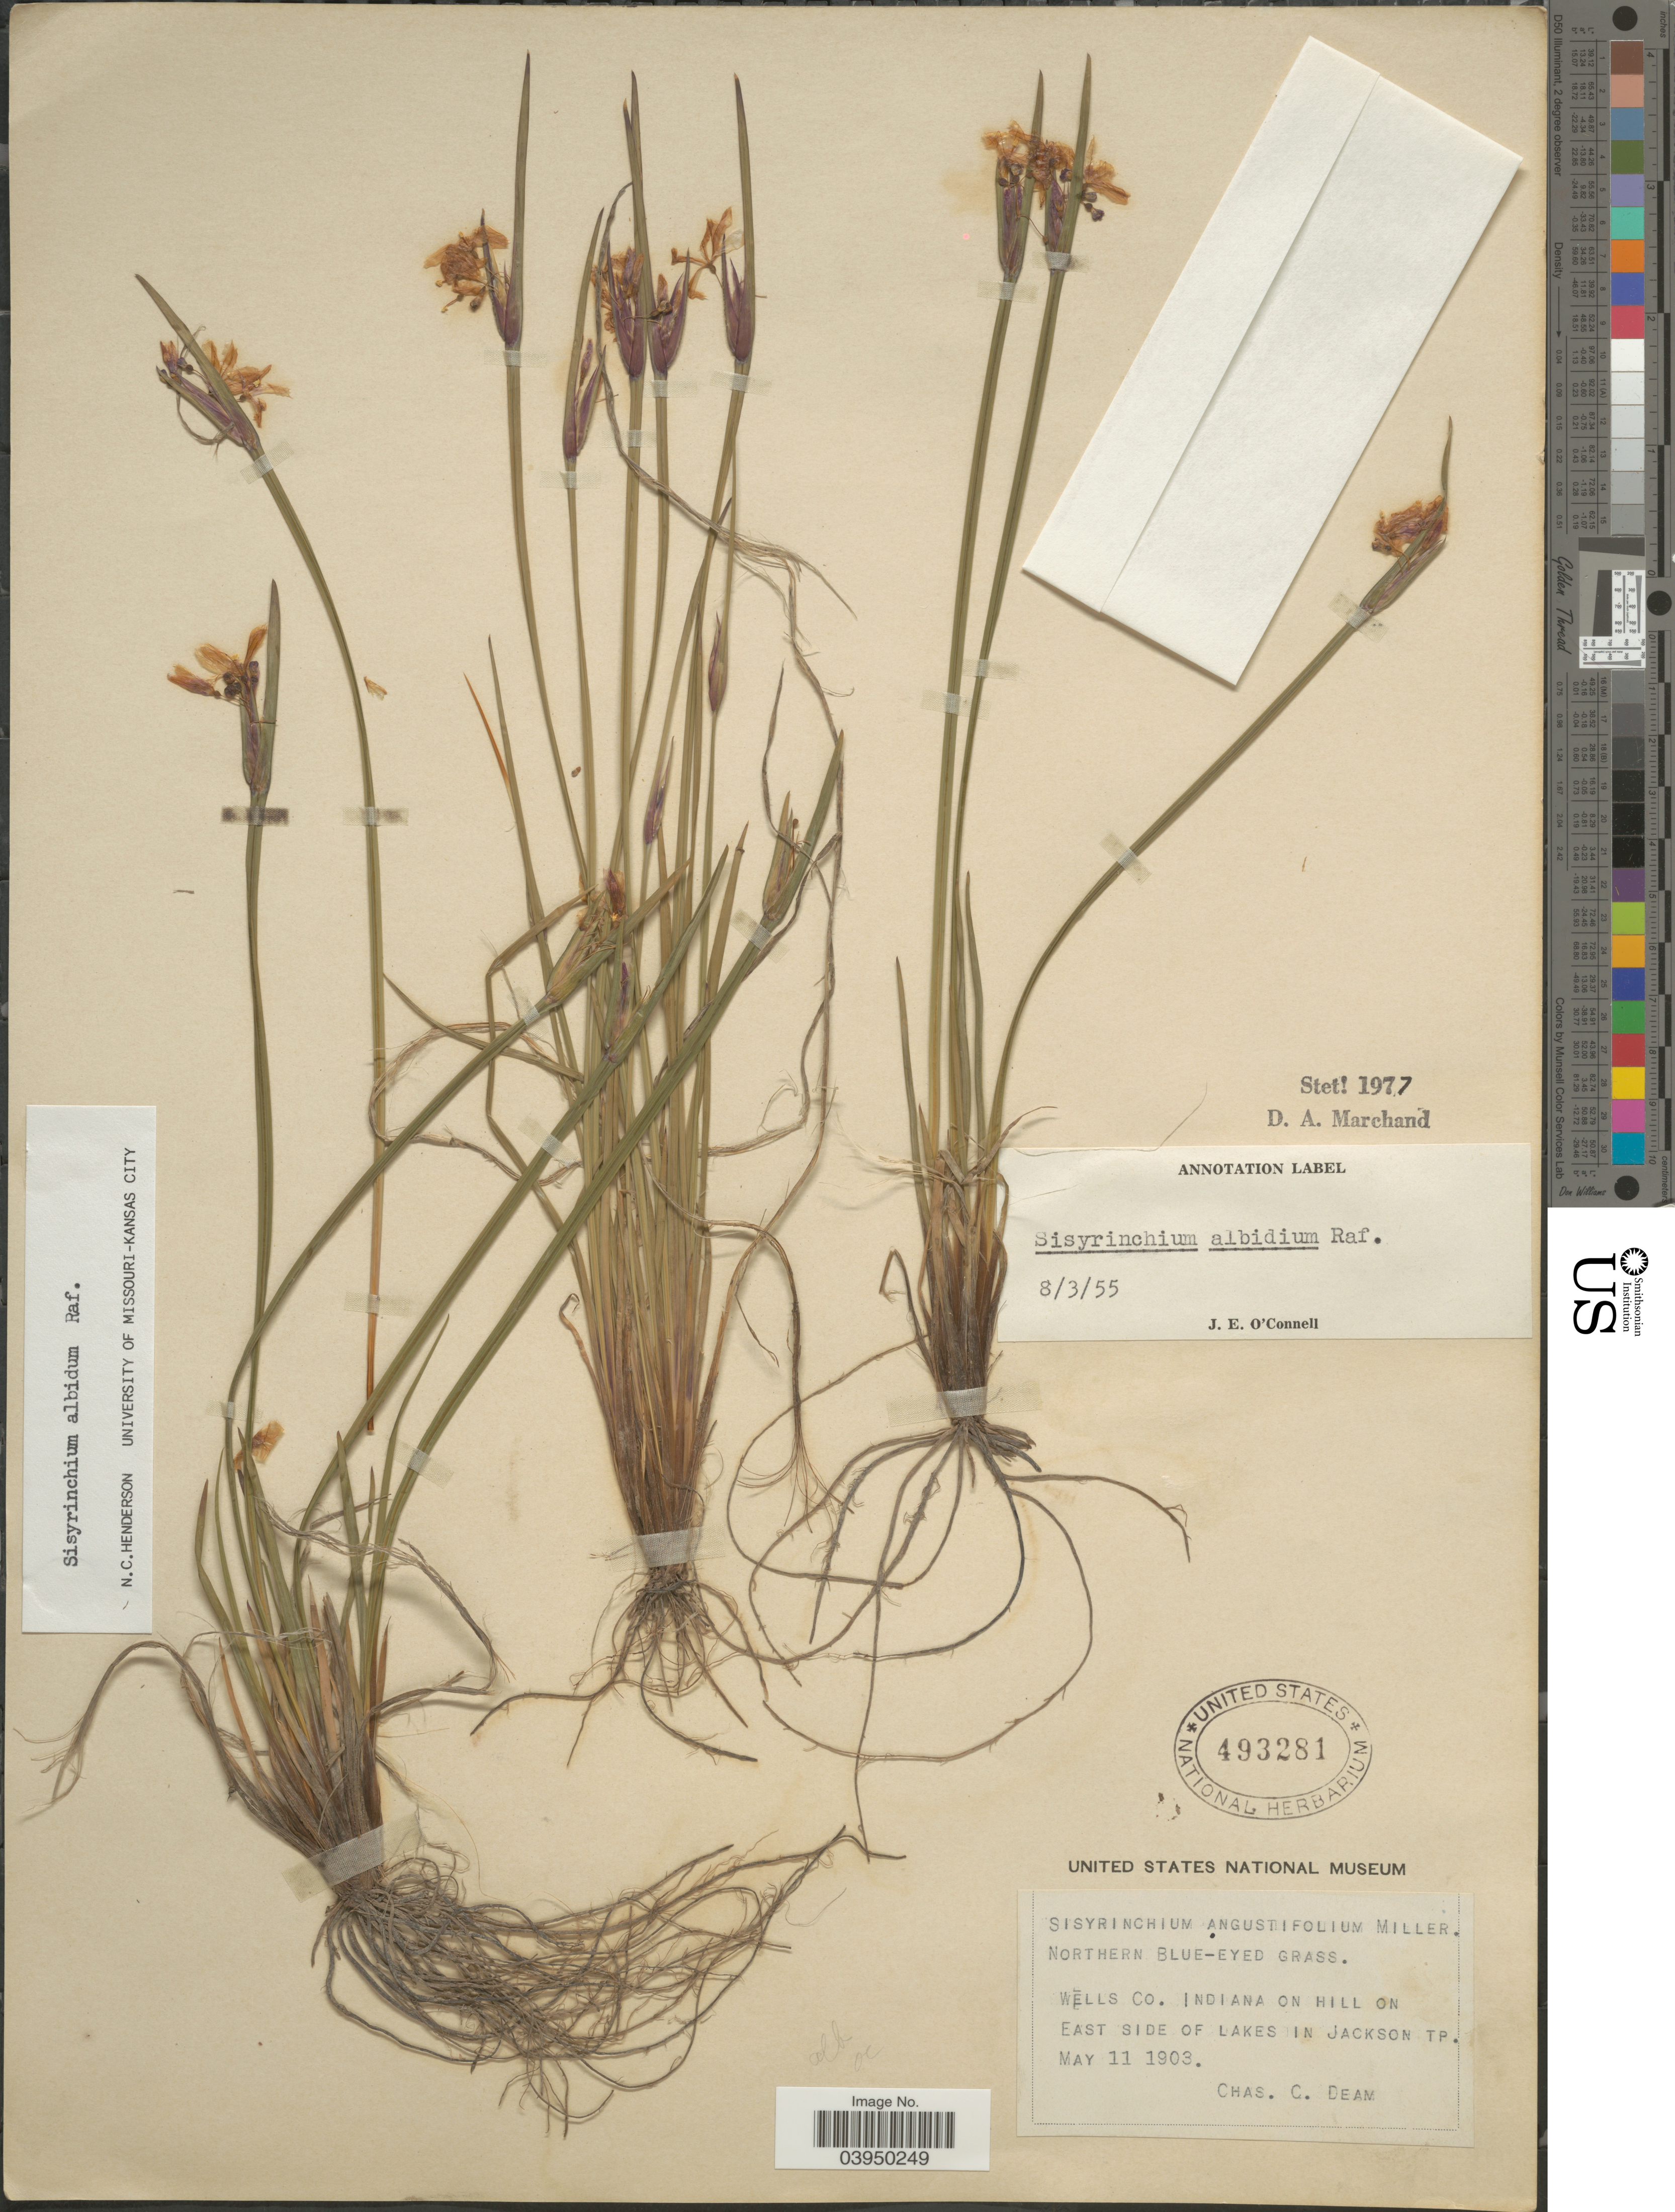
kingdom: Plantae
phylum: Tracheophyta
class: Liliopsida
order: Asparagales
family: Iridaceae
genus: Sisyrinchium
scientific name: Sisyrinchium albidum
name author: Raf.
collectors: C. C. Deam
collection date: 1903-05-11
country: United States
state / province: Indiana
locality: Wells Co. Indiana on hill on East side of lakes in Jackson Tp.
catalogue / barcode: US 493281